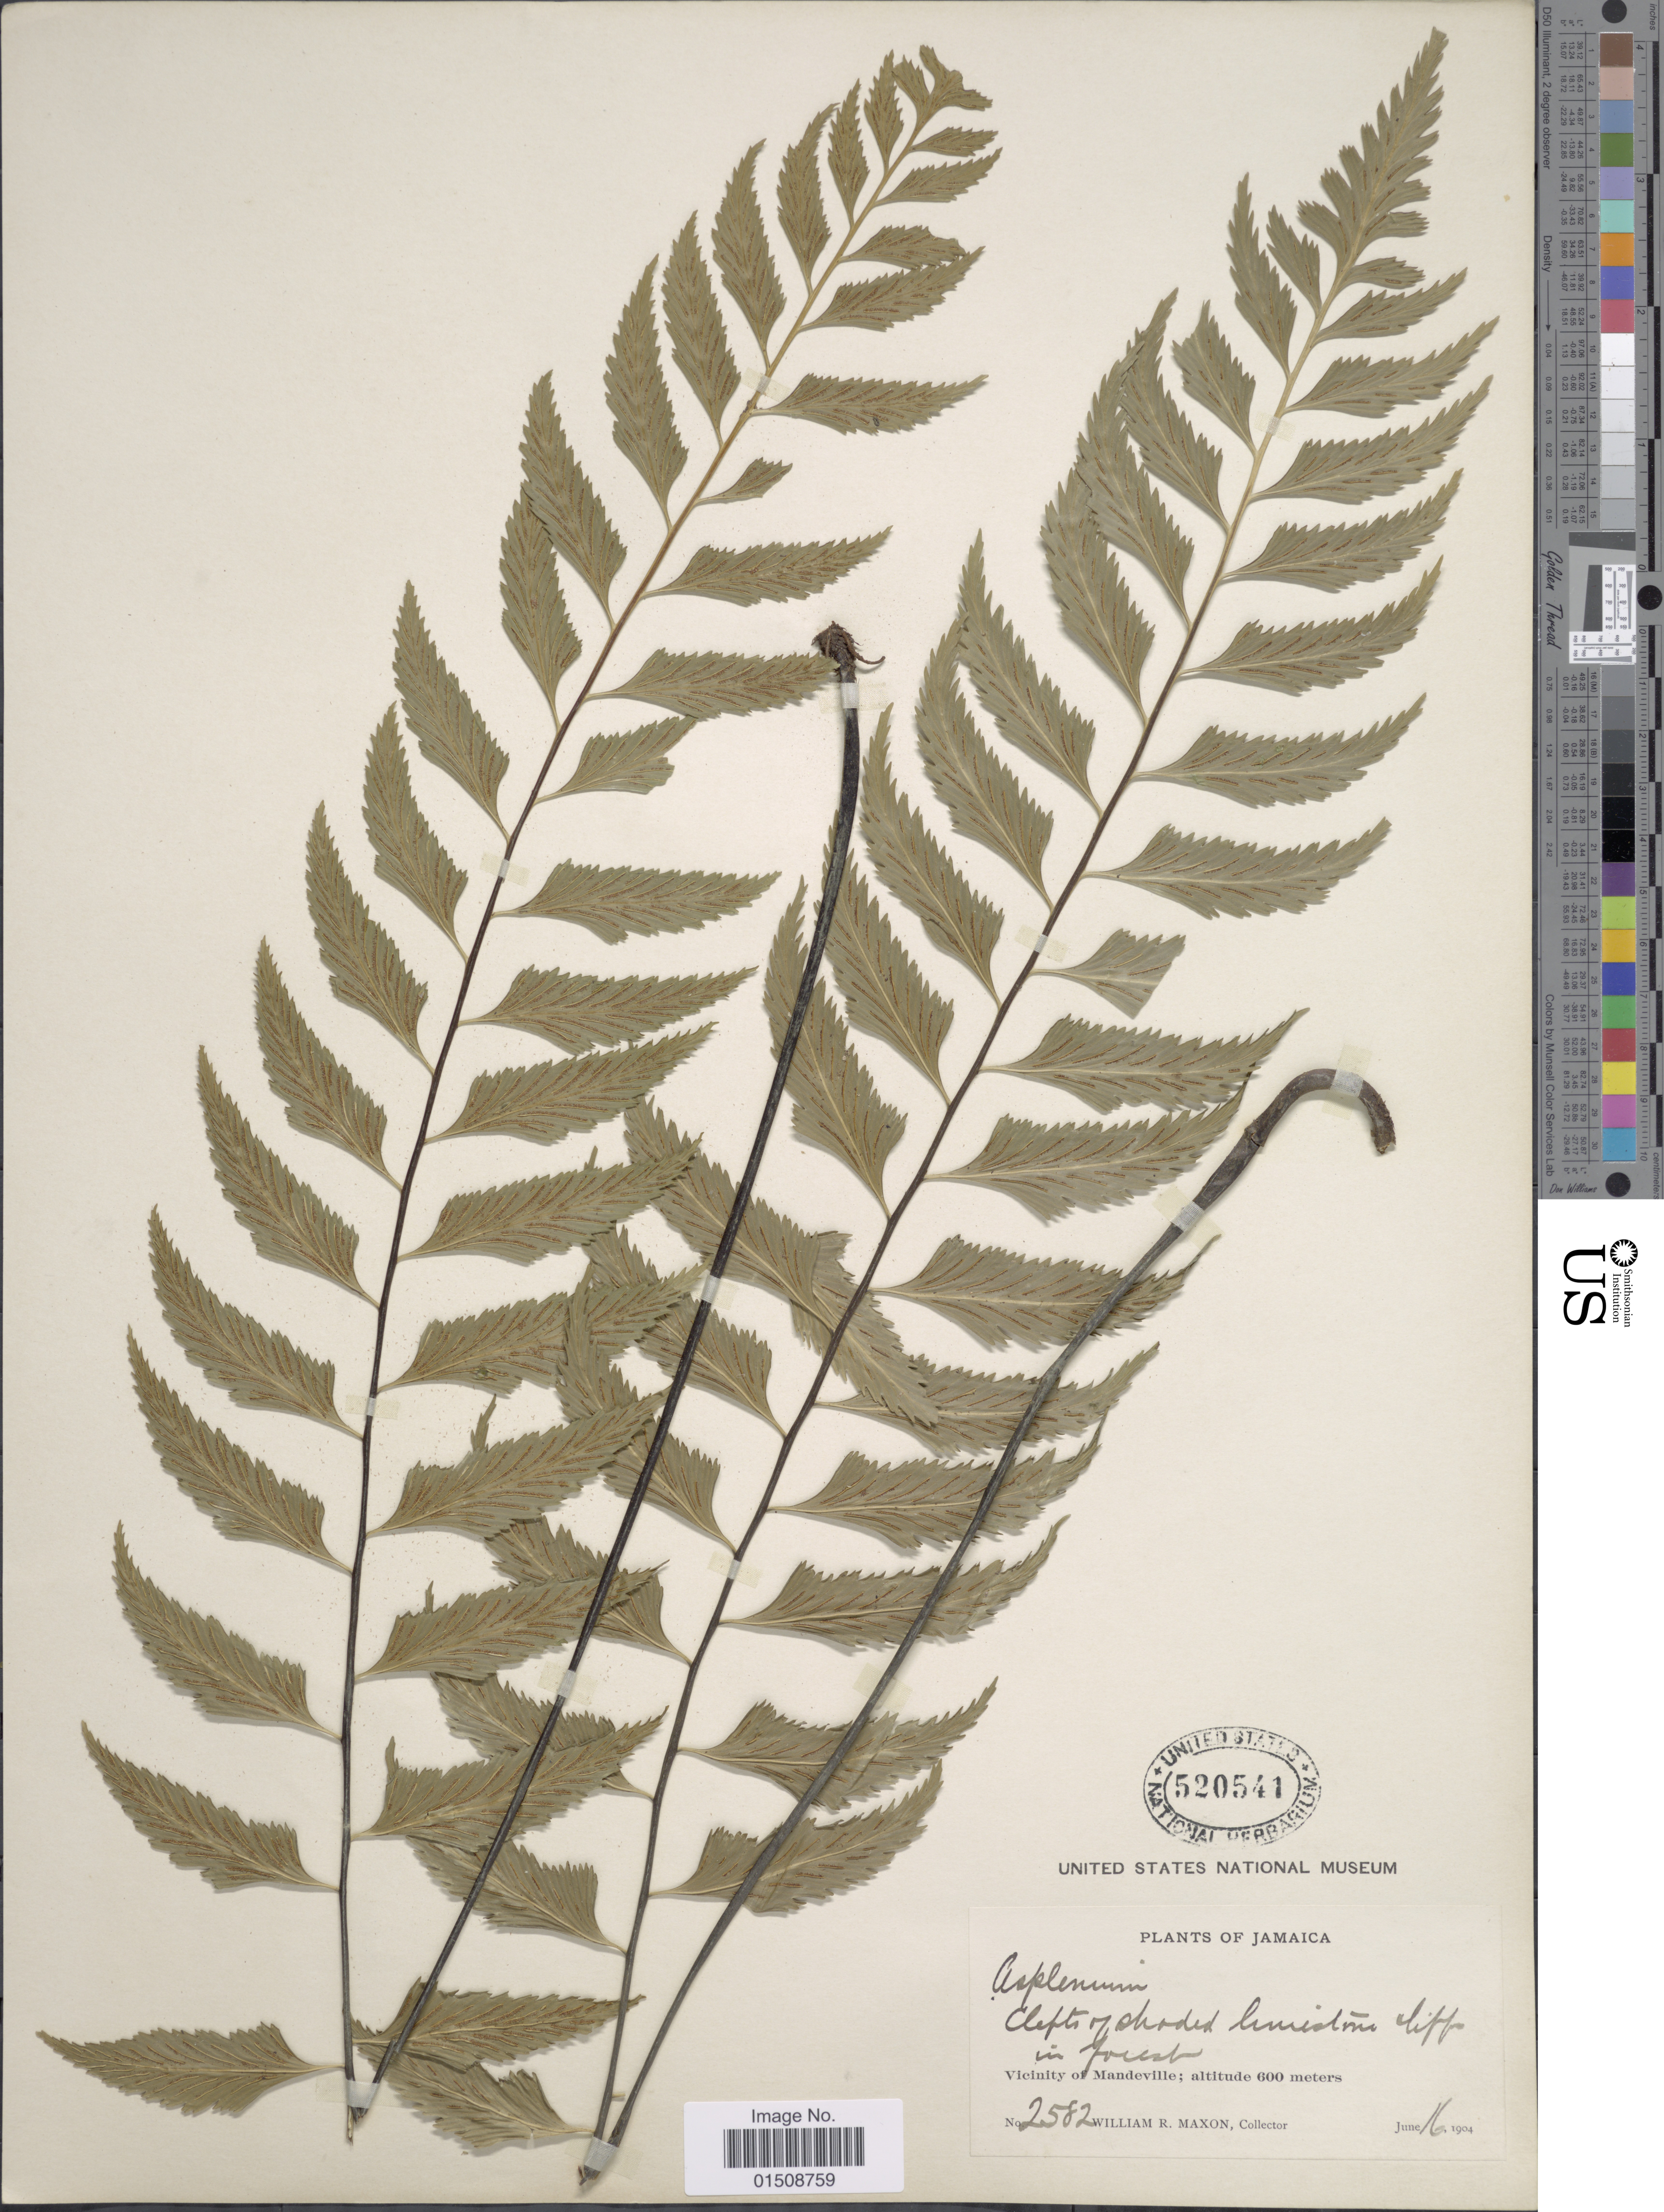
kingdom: Plantae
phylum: Tracheophyta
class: Polypodiopsida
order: Polypodiales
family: Aspleniaceae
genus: Asplenium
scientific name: Asplenium duale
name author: Jenman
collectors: W. R. Maxon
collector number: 2582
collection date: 1904-06-16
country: Jamaica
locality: Vicinity of Mandeville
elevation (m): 600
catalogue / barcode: US 520541